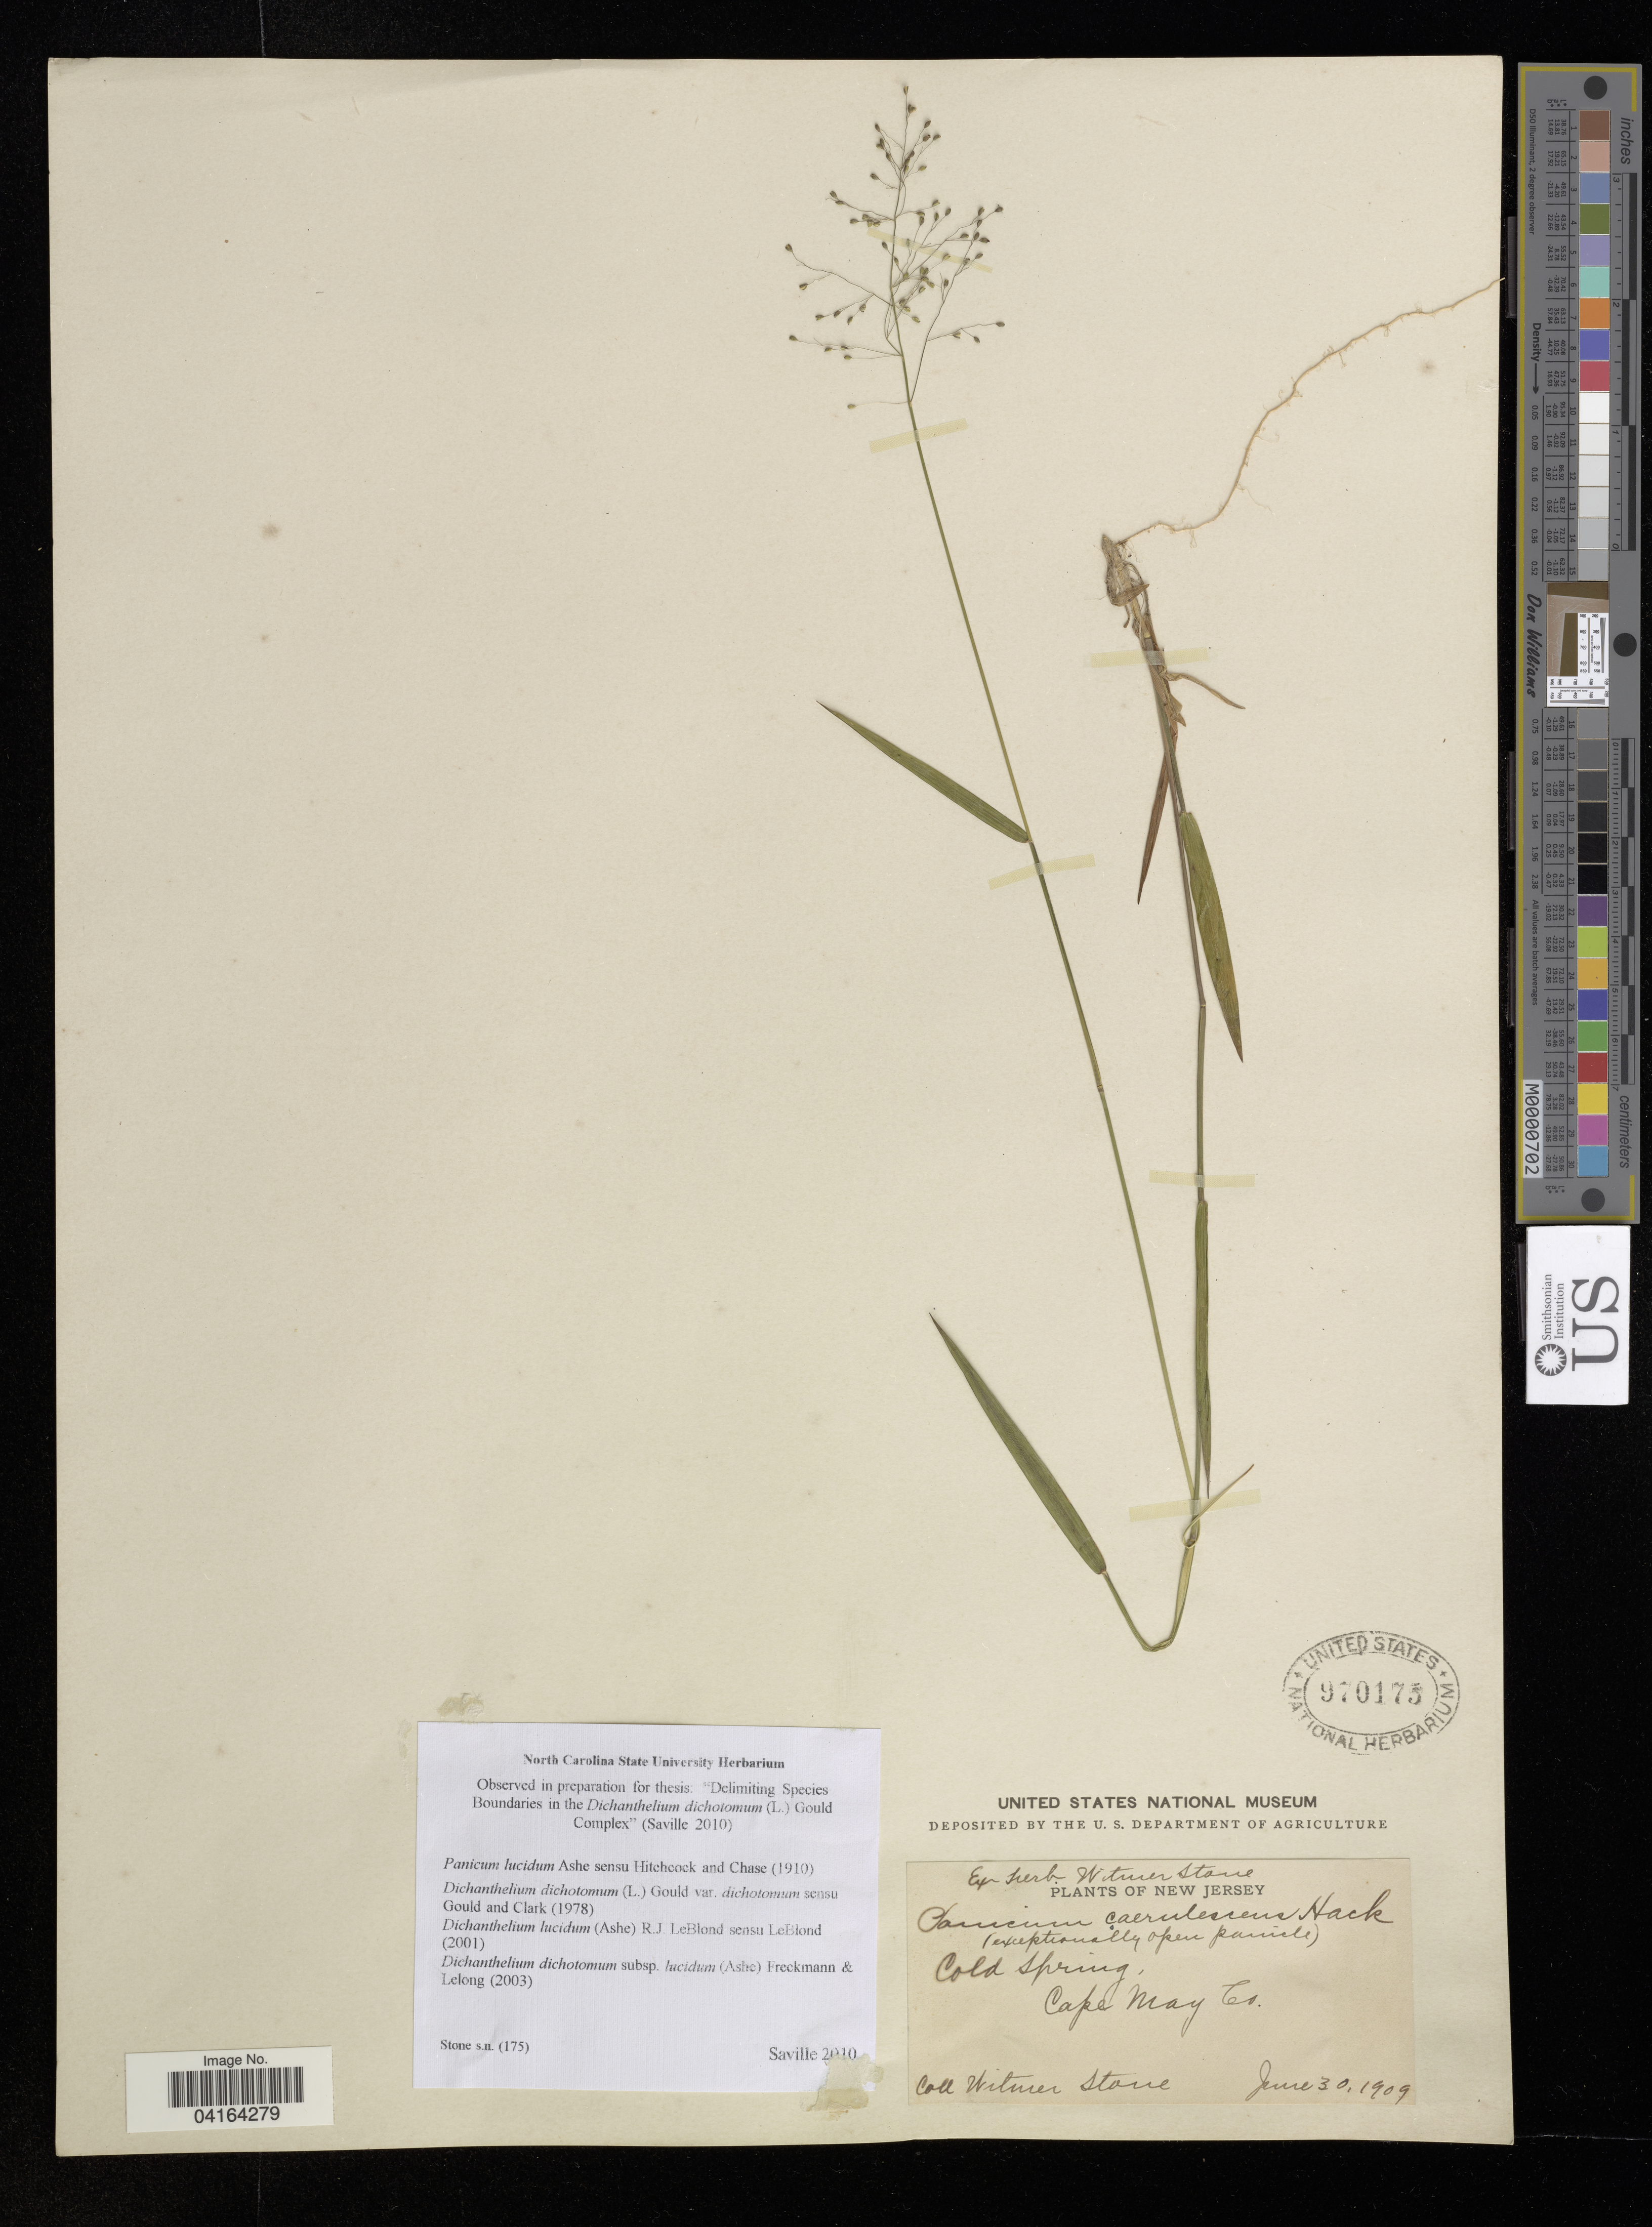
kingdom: Plantae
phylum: Tracheophyta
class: Liliopsida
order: Poales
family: Poaceae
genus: Dichanthelium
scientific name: Dichanthelium dichotomum subsp. lucidum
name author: (Ashe) Freckmann & Lelong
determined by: Saville, A. C., (NCSC), North Carolina State University (UNITED STATES)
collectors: W. Stone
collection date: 1909-06-30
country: United States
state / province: New Jersey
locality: Cold Spring, Cape May Co.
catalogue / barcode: US 970175